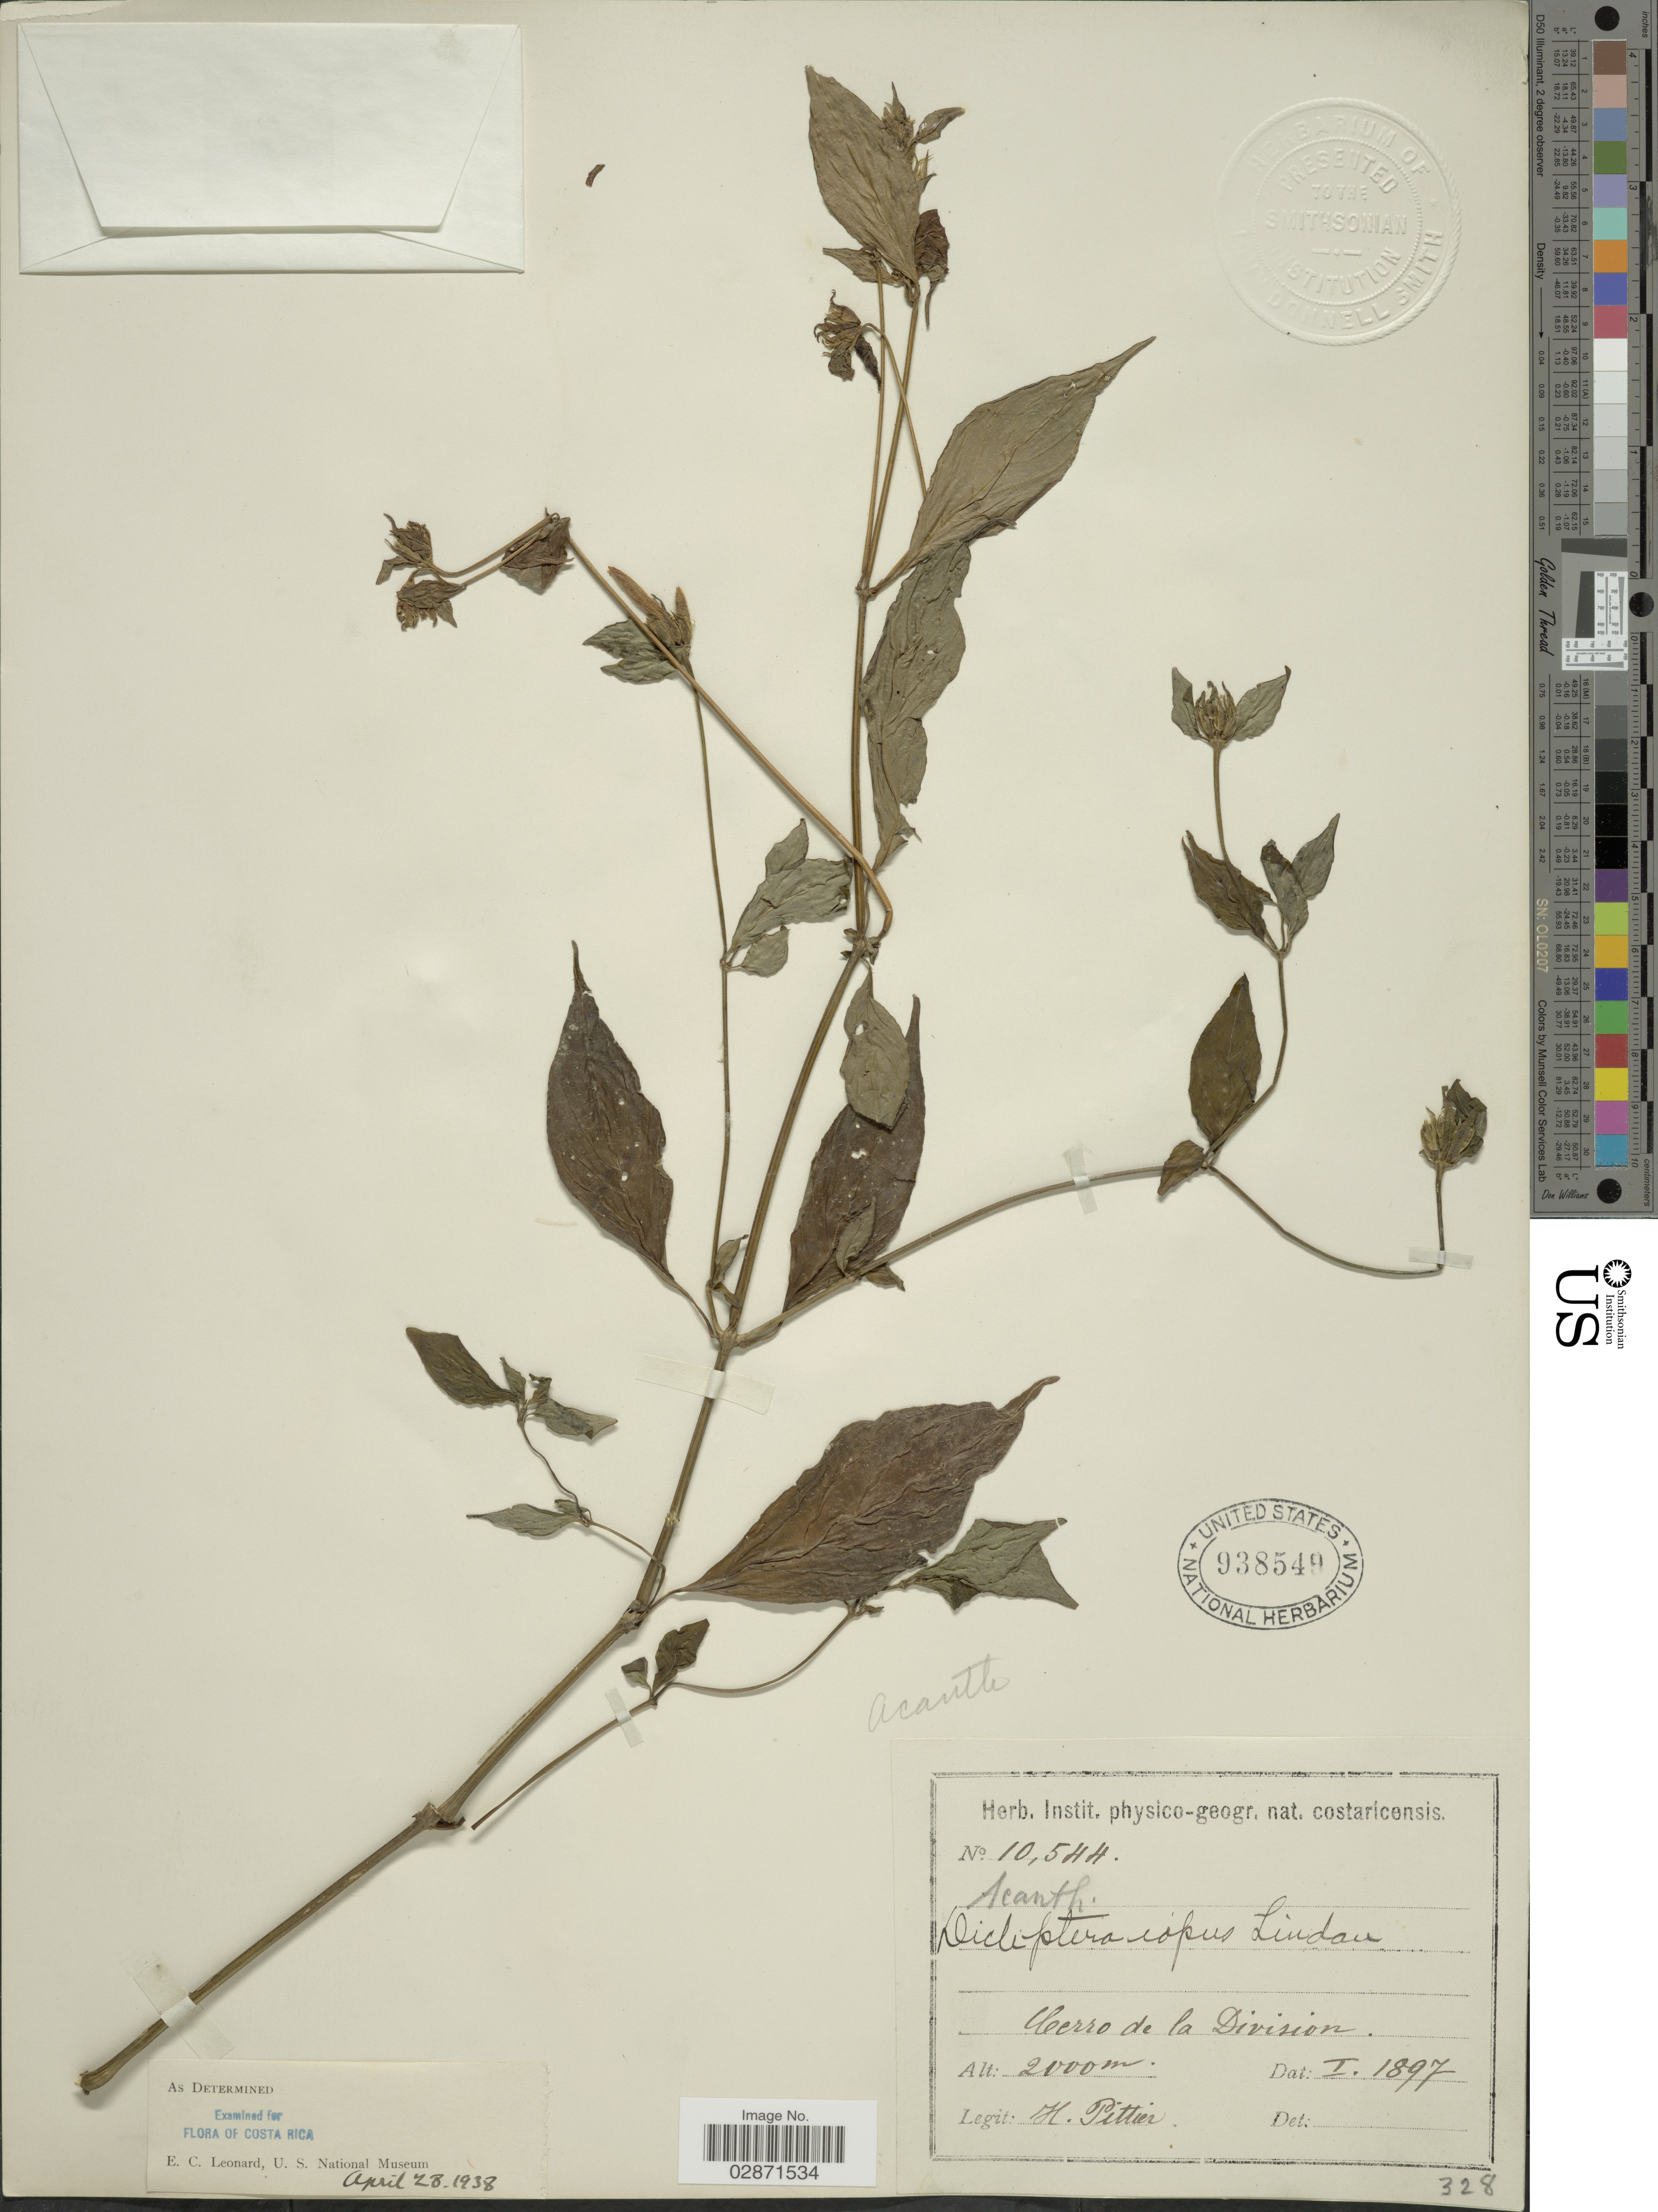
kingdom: Plantae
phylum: Tracheophyta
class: Magnoliopsida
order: Lamiales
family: Acanthaceae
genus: Dicliptera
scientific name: Dicliptera iopus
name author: Lindau in Pittier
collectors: H. F. Pittier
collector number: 10544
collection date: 1897-01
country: Costa Rica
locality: Cerro de la Division.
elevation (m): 2000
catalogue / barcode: US 938549